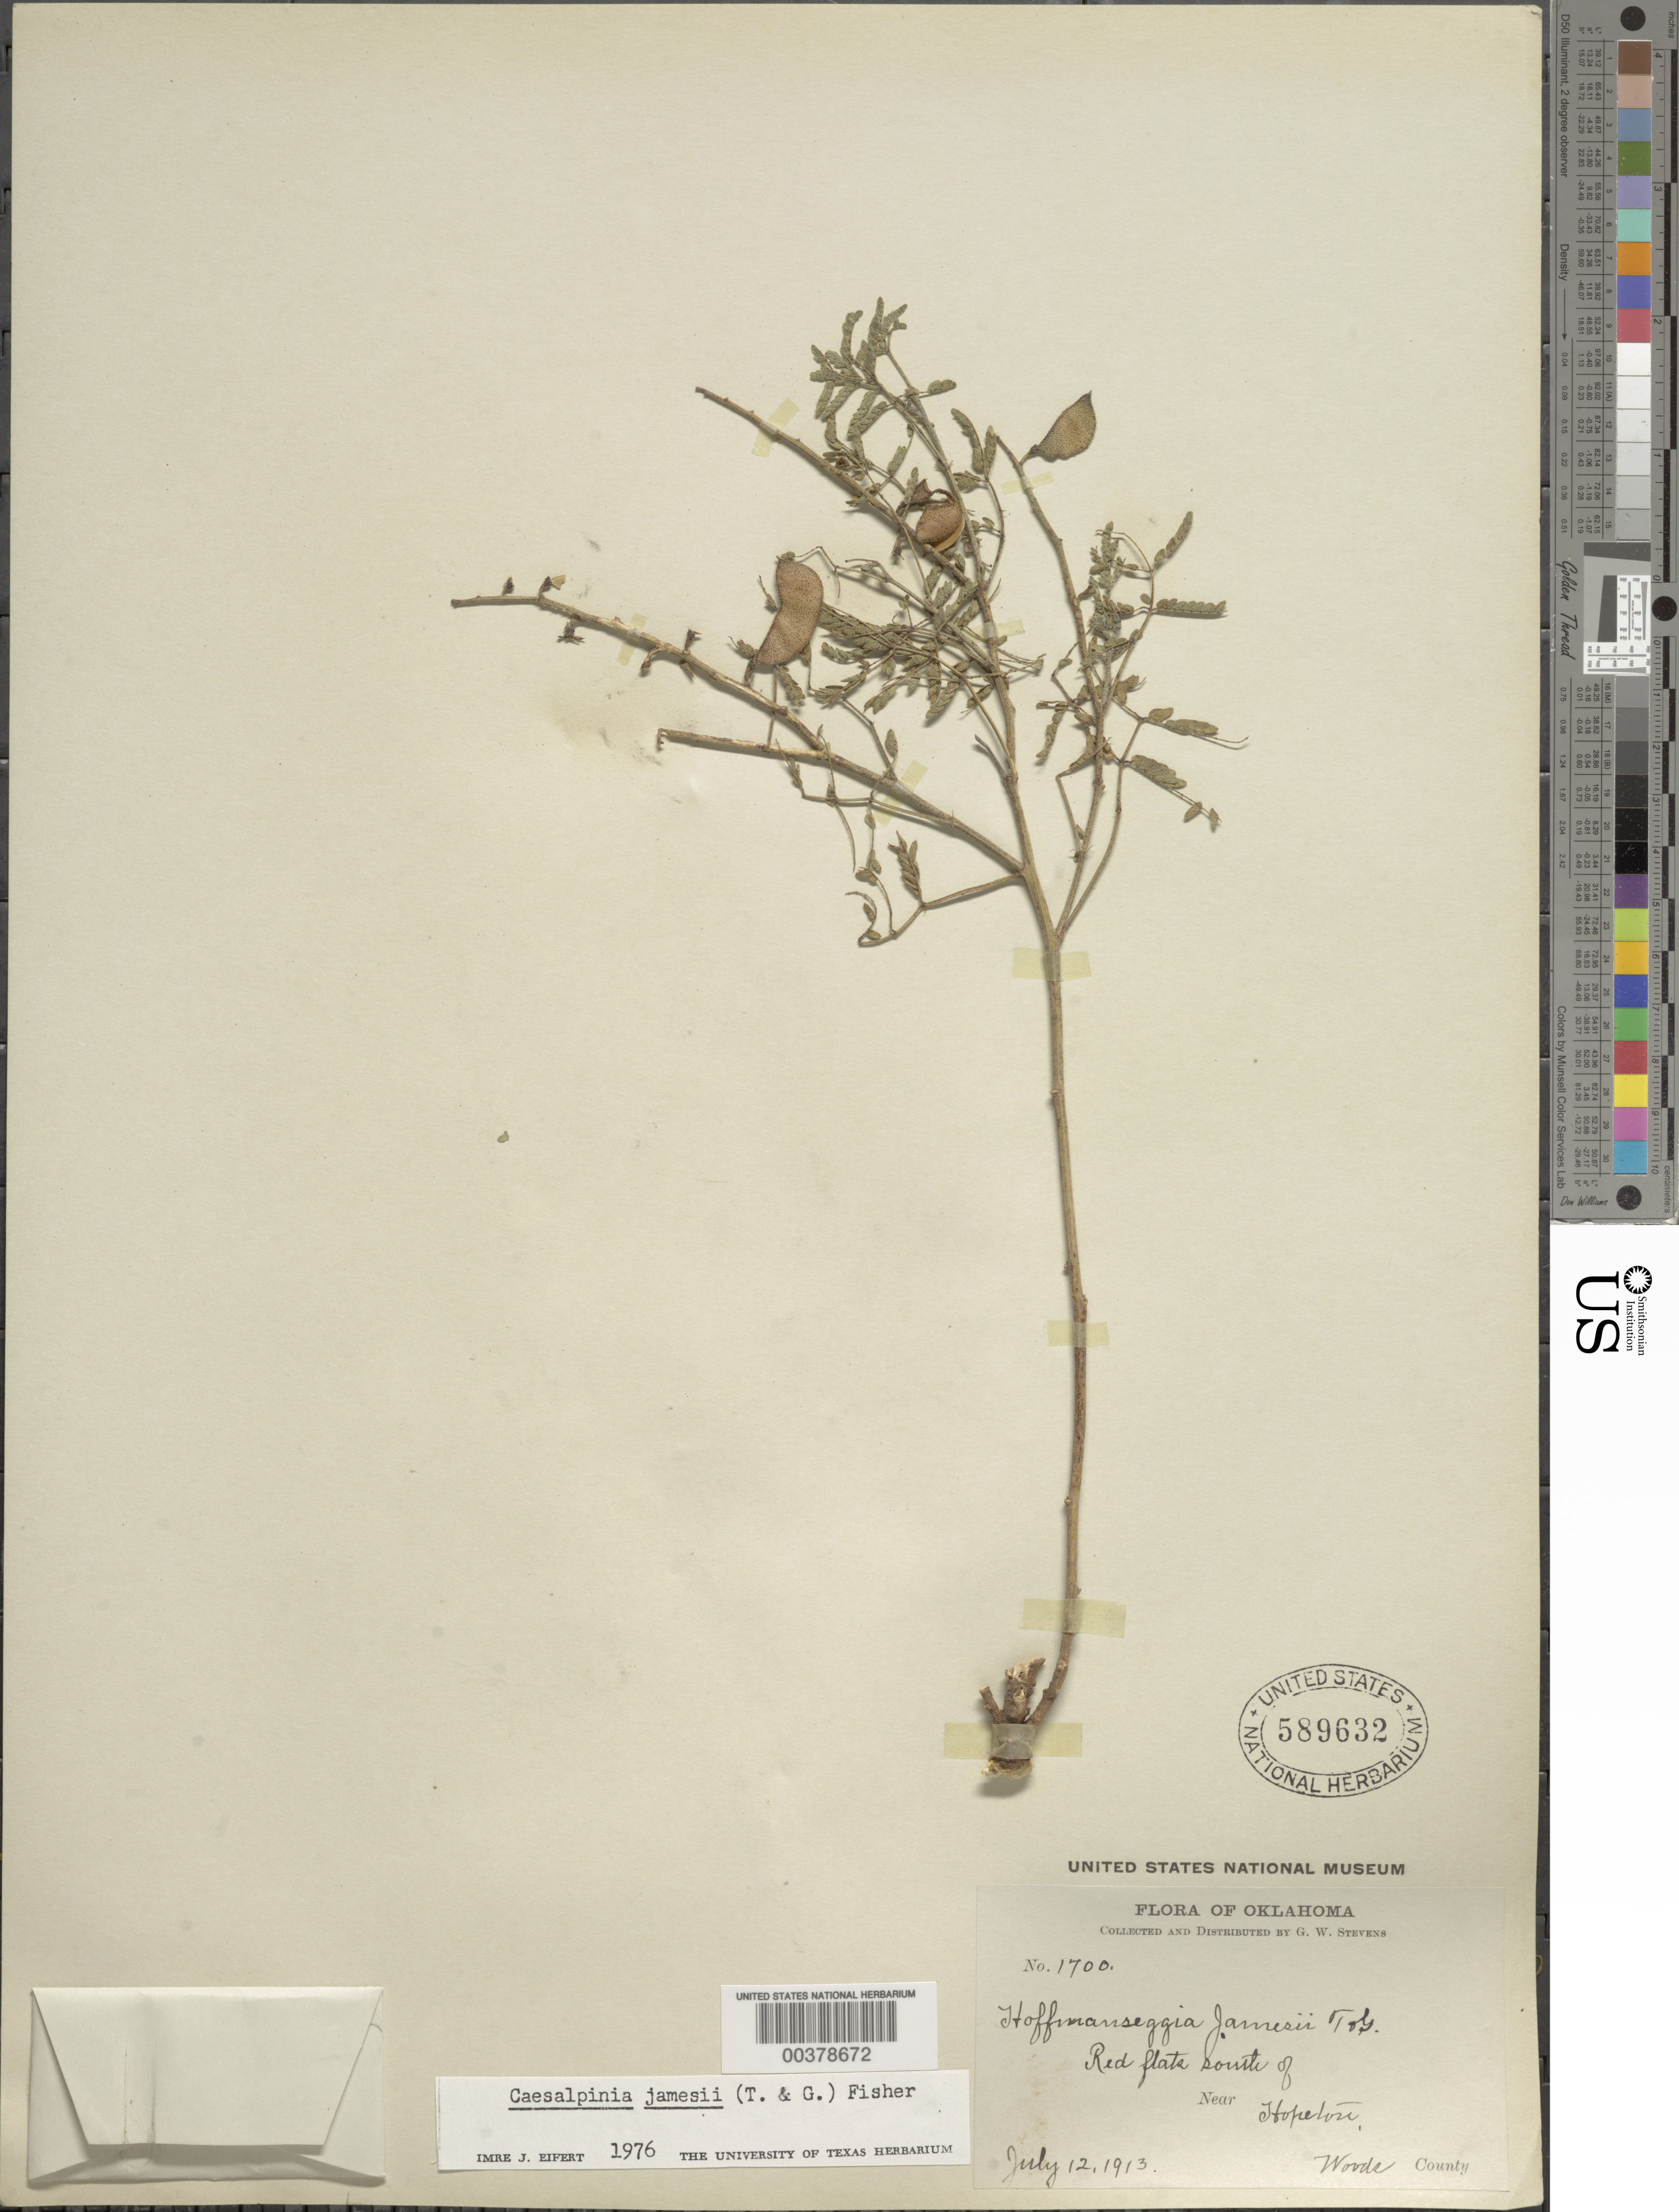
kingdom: Plantae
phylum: Tracheophyta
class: Magnoliopsida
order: Fabales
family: Fabaceae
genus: Pomaria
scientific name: Pomaria jamesii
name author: (Torr. & A. Gray) Walp.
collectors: G. W. Stevens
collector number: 1700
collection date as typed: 12 Jul 1913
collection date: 1913-07-12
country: United States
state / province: Oklahoma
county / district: Woods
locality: Red flats s of hopeton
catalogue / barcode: US 589632